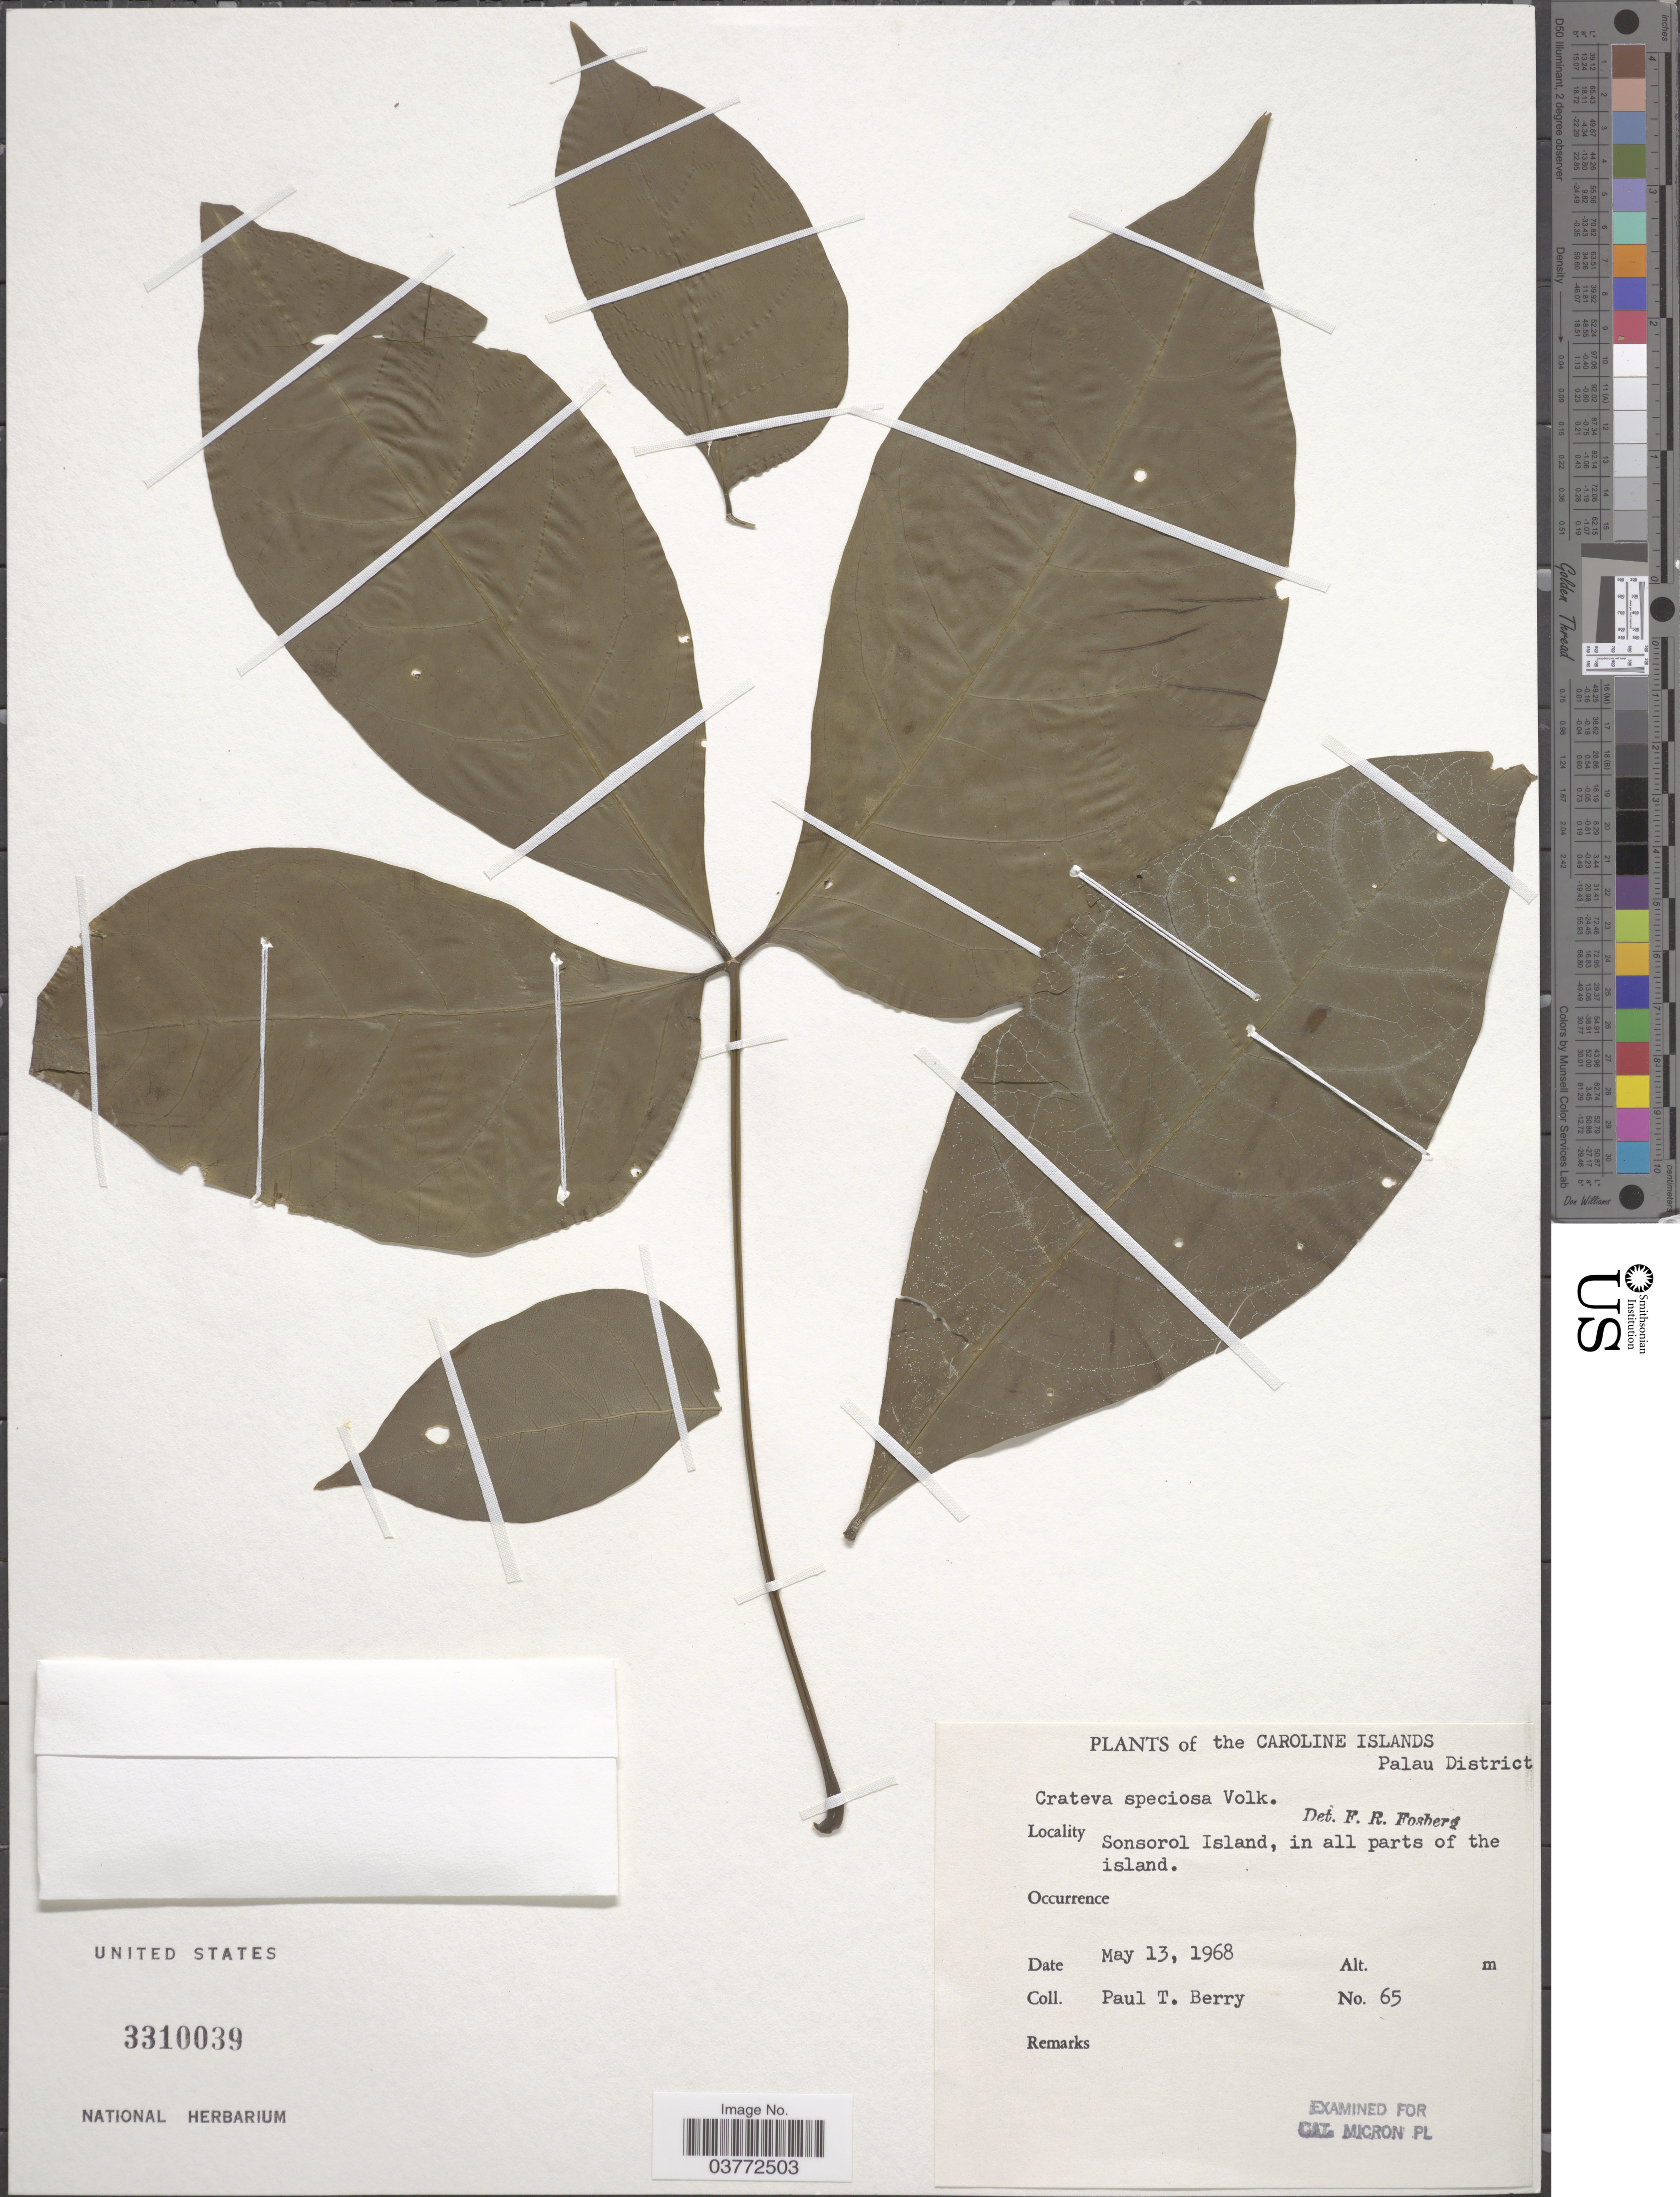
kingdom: Plantae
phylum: Tracheophyta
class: Magnoliopsida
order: Brassicales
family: Capparaceae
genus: Crateva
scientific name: Crateva speciosa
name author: Volkens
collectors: P. T. Berry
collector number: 65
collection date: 1968-05-13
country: Palau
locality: The Caroline Islands. Palau District. Sonsorol Island, in all parts of the island.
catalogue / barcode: US 3310039